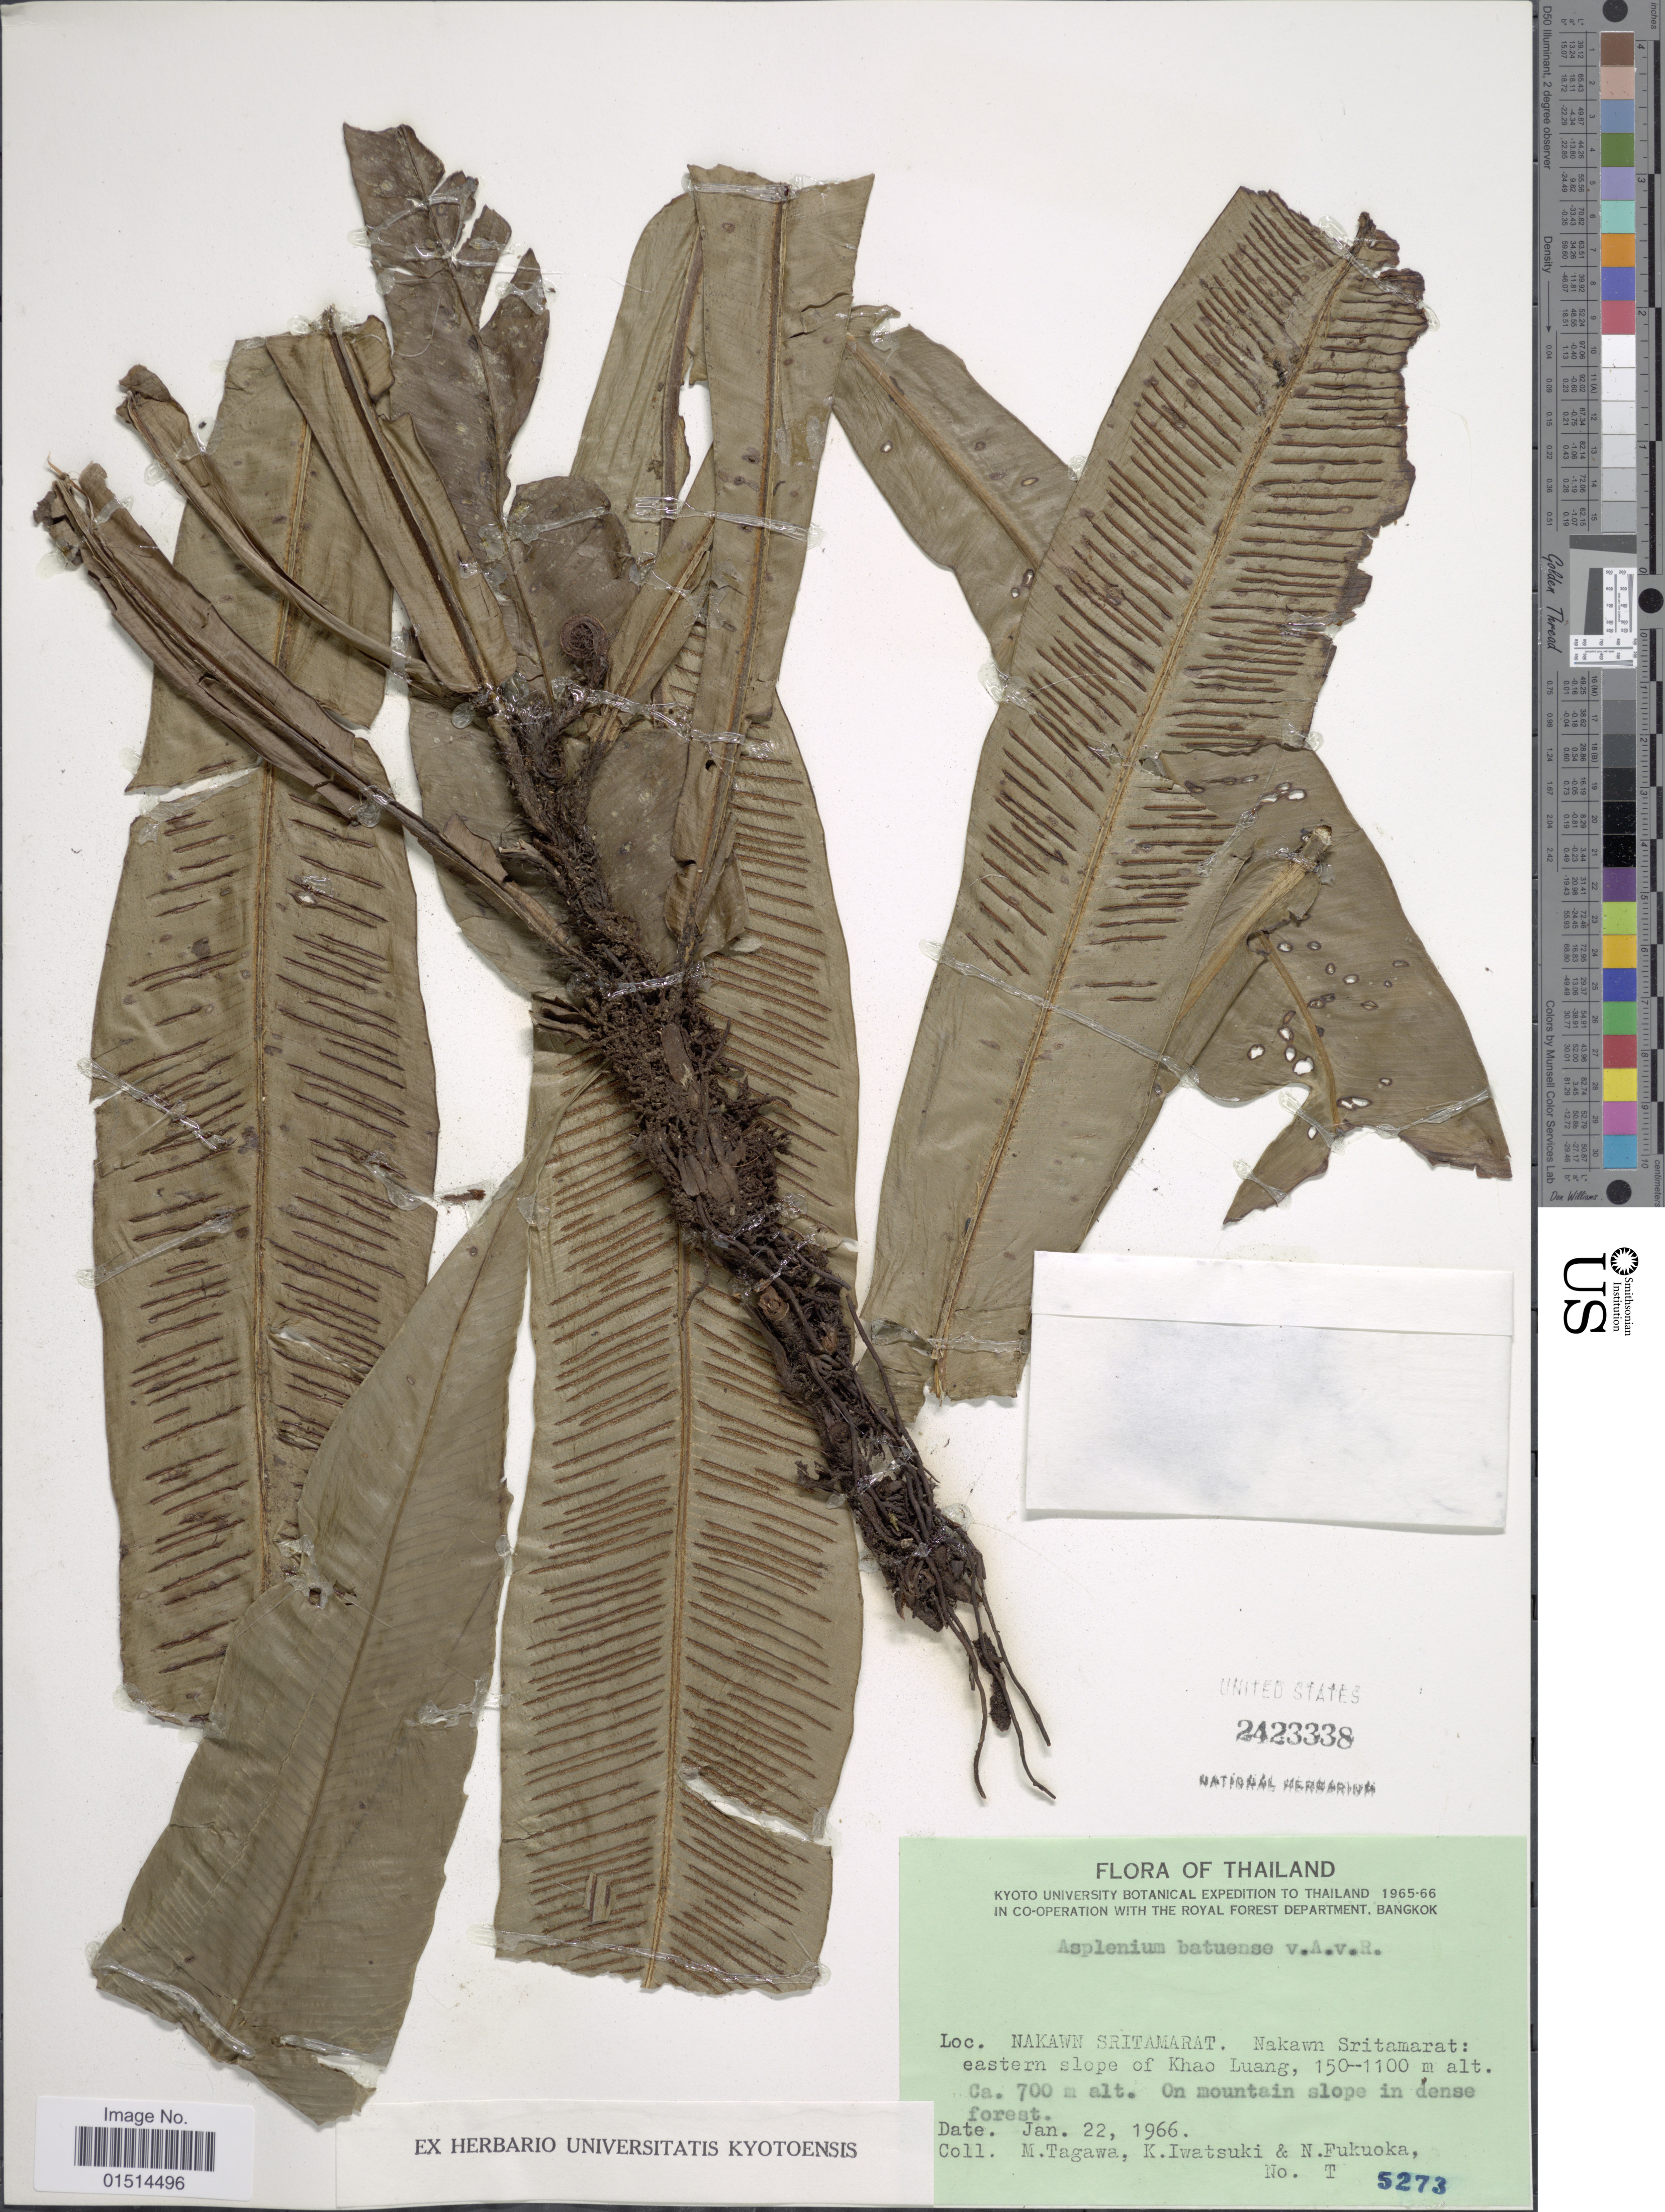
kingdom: Plantae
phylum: Tracheophyta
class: Polypodiopsida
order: Polypodiales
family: Aspleniaceae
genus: Asplenium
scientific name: Asplenium batuense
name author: Alderw.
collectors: M. Tagawa, K. Iwatsuki & N. Fukuoka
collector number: T5273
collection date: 1966-01-22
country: Thailand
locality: Nakawn Sritamarat: eastern slope of Khao Luang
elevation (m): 700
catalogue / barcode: US 2423338